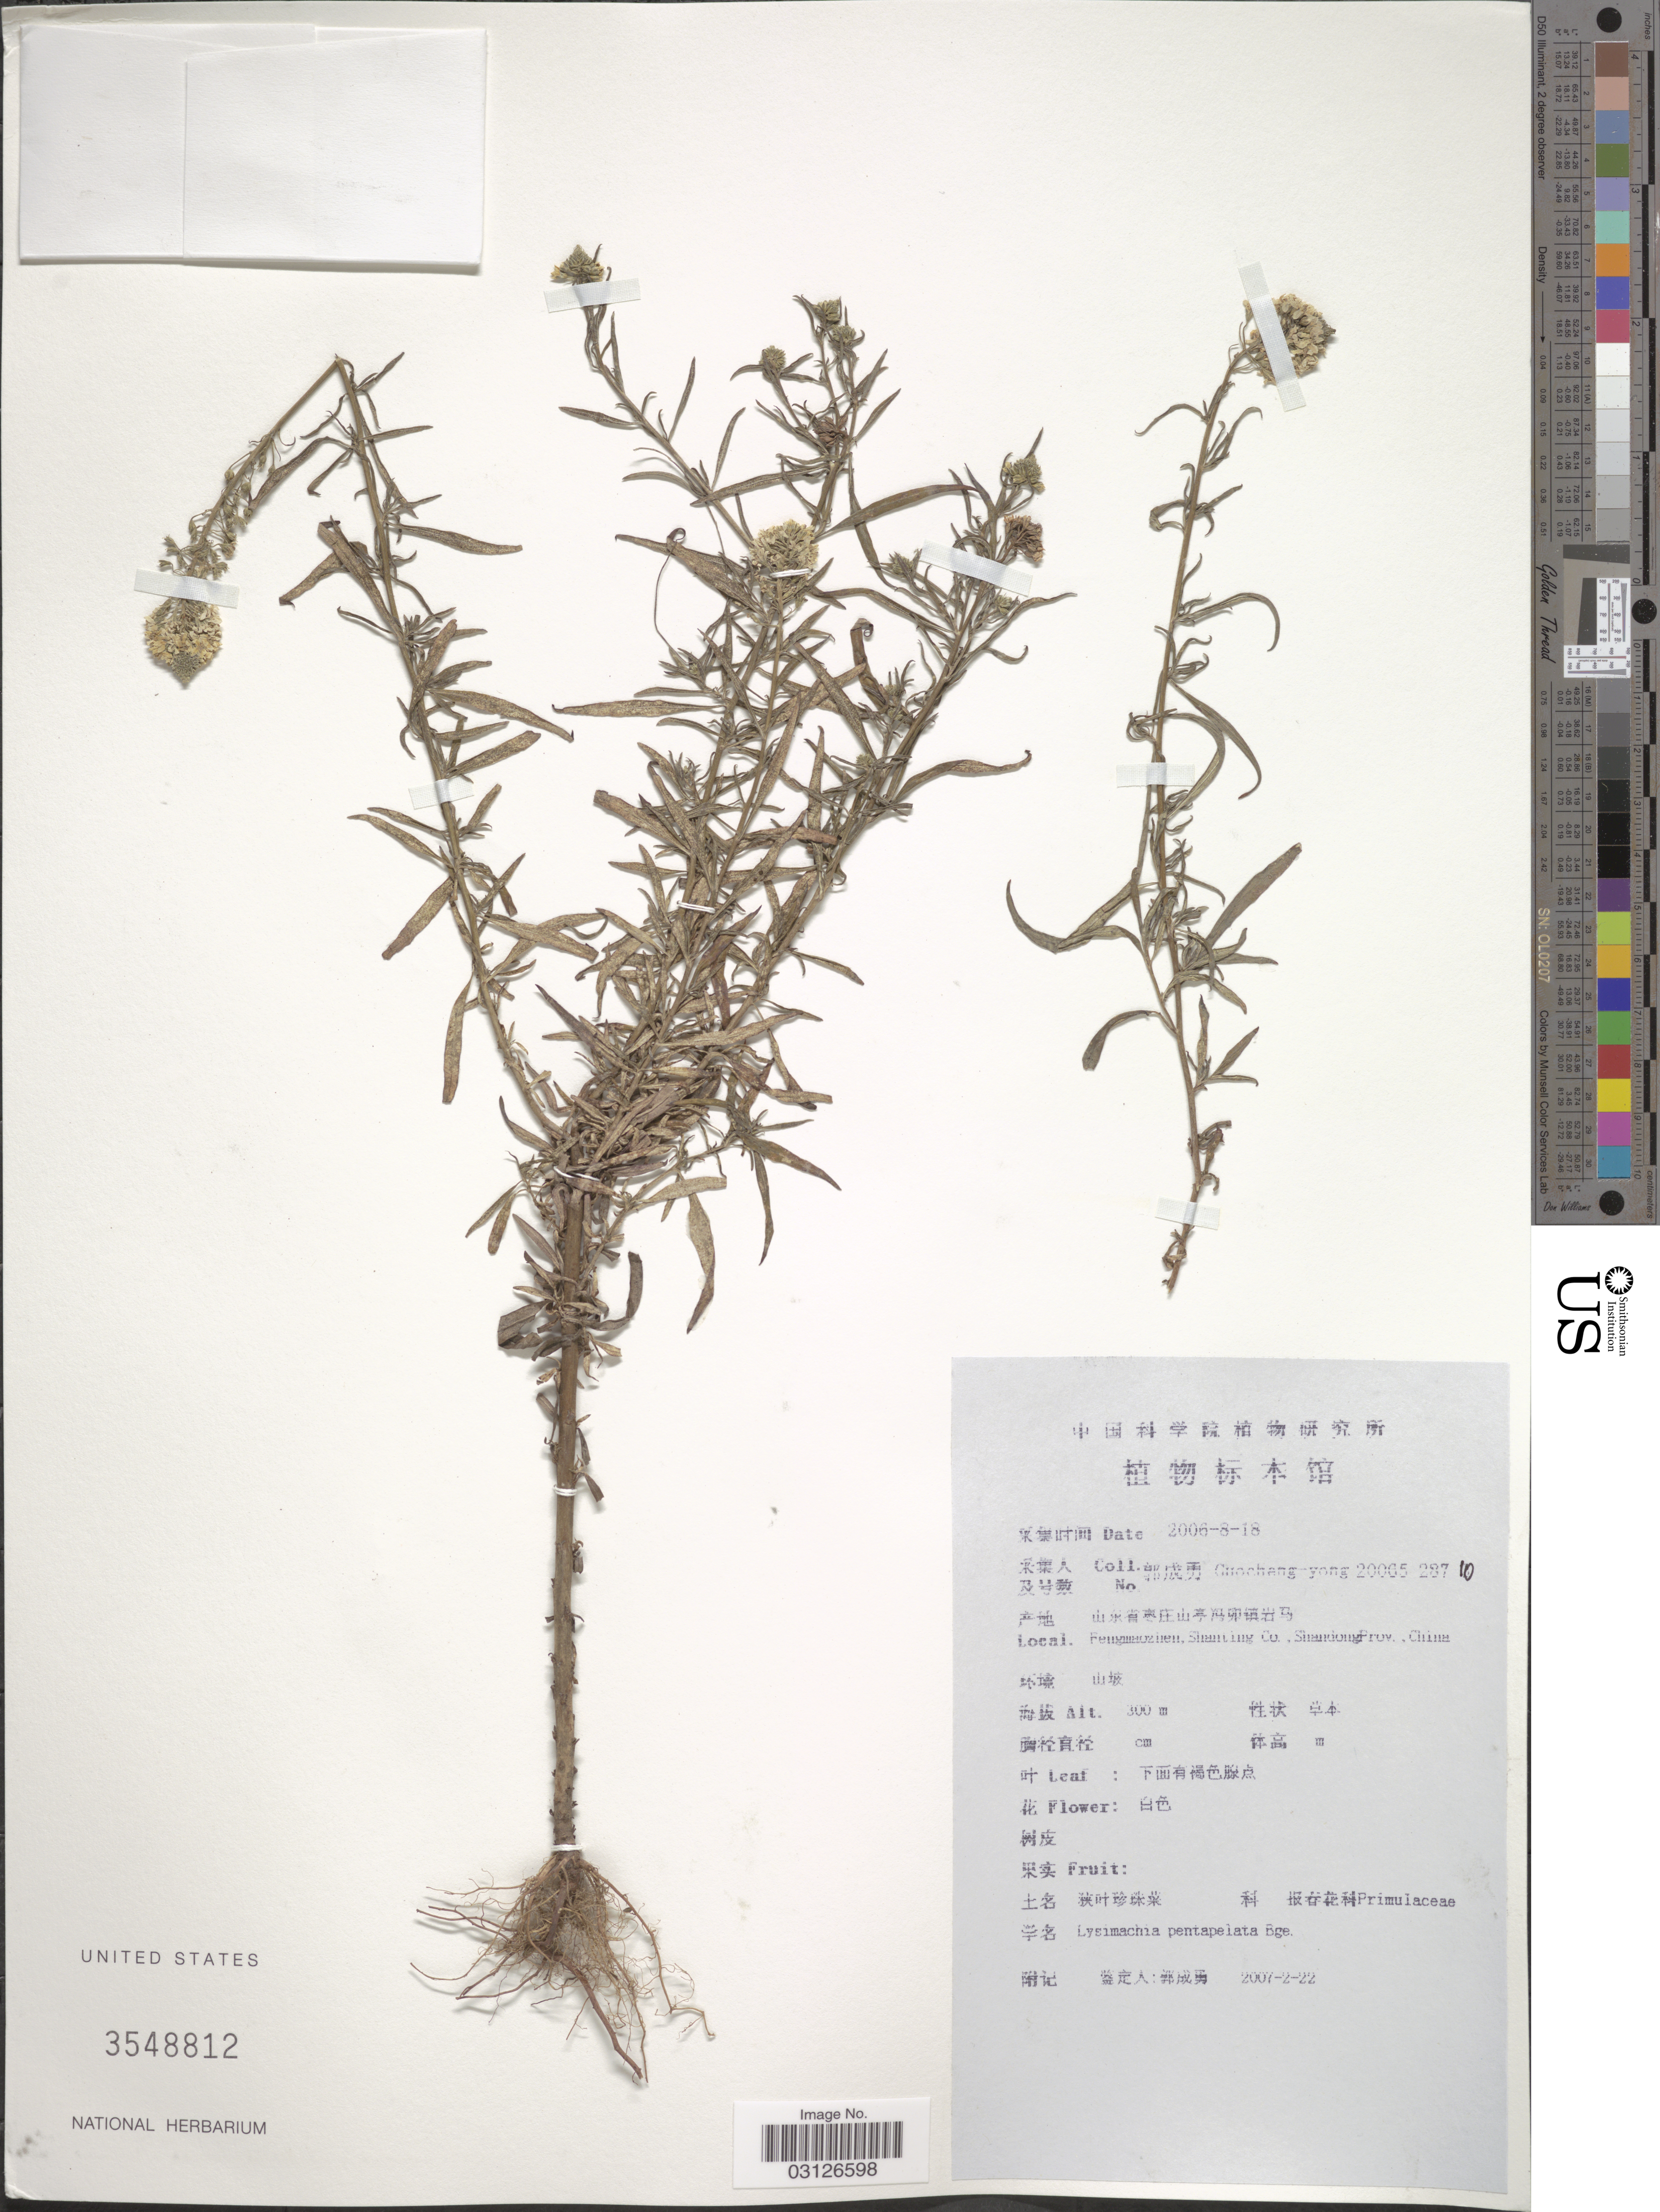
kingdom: Plantae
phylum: Tracheophyta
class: Magnoliopsida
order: Ericales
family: Primulaceae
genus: Lysimachia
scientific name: Lysimachia pentapetala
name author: Bunge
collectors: Guo cheng-yong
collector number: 20005-287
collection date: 2006-08-18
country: China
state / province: Shandong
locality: Fengmaozhen, Shanting Co.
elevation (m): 300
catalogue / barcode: US 3548812